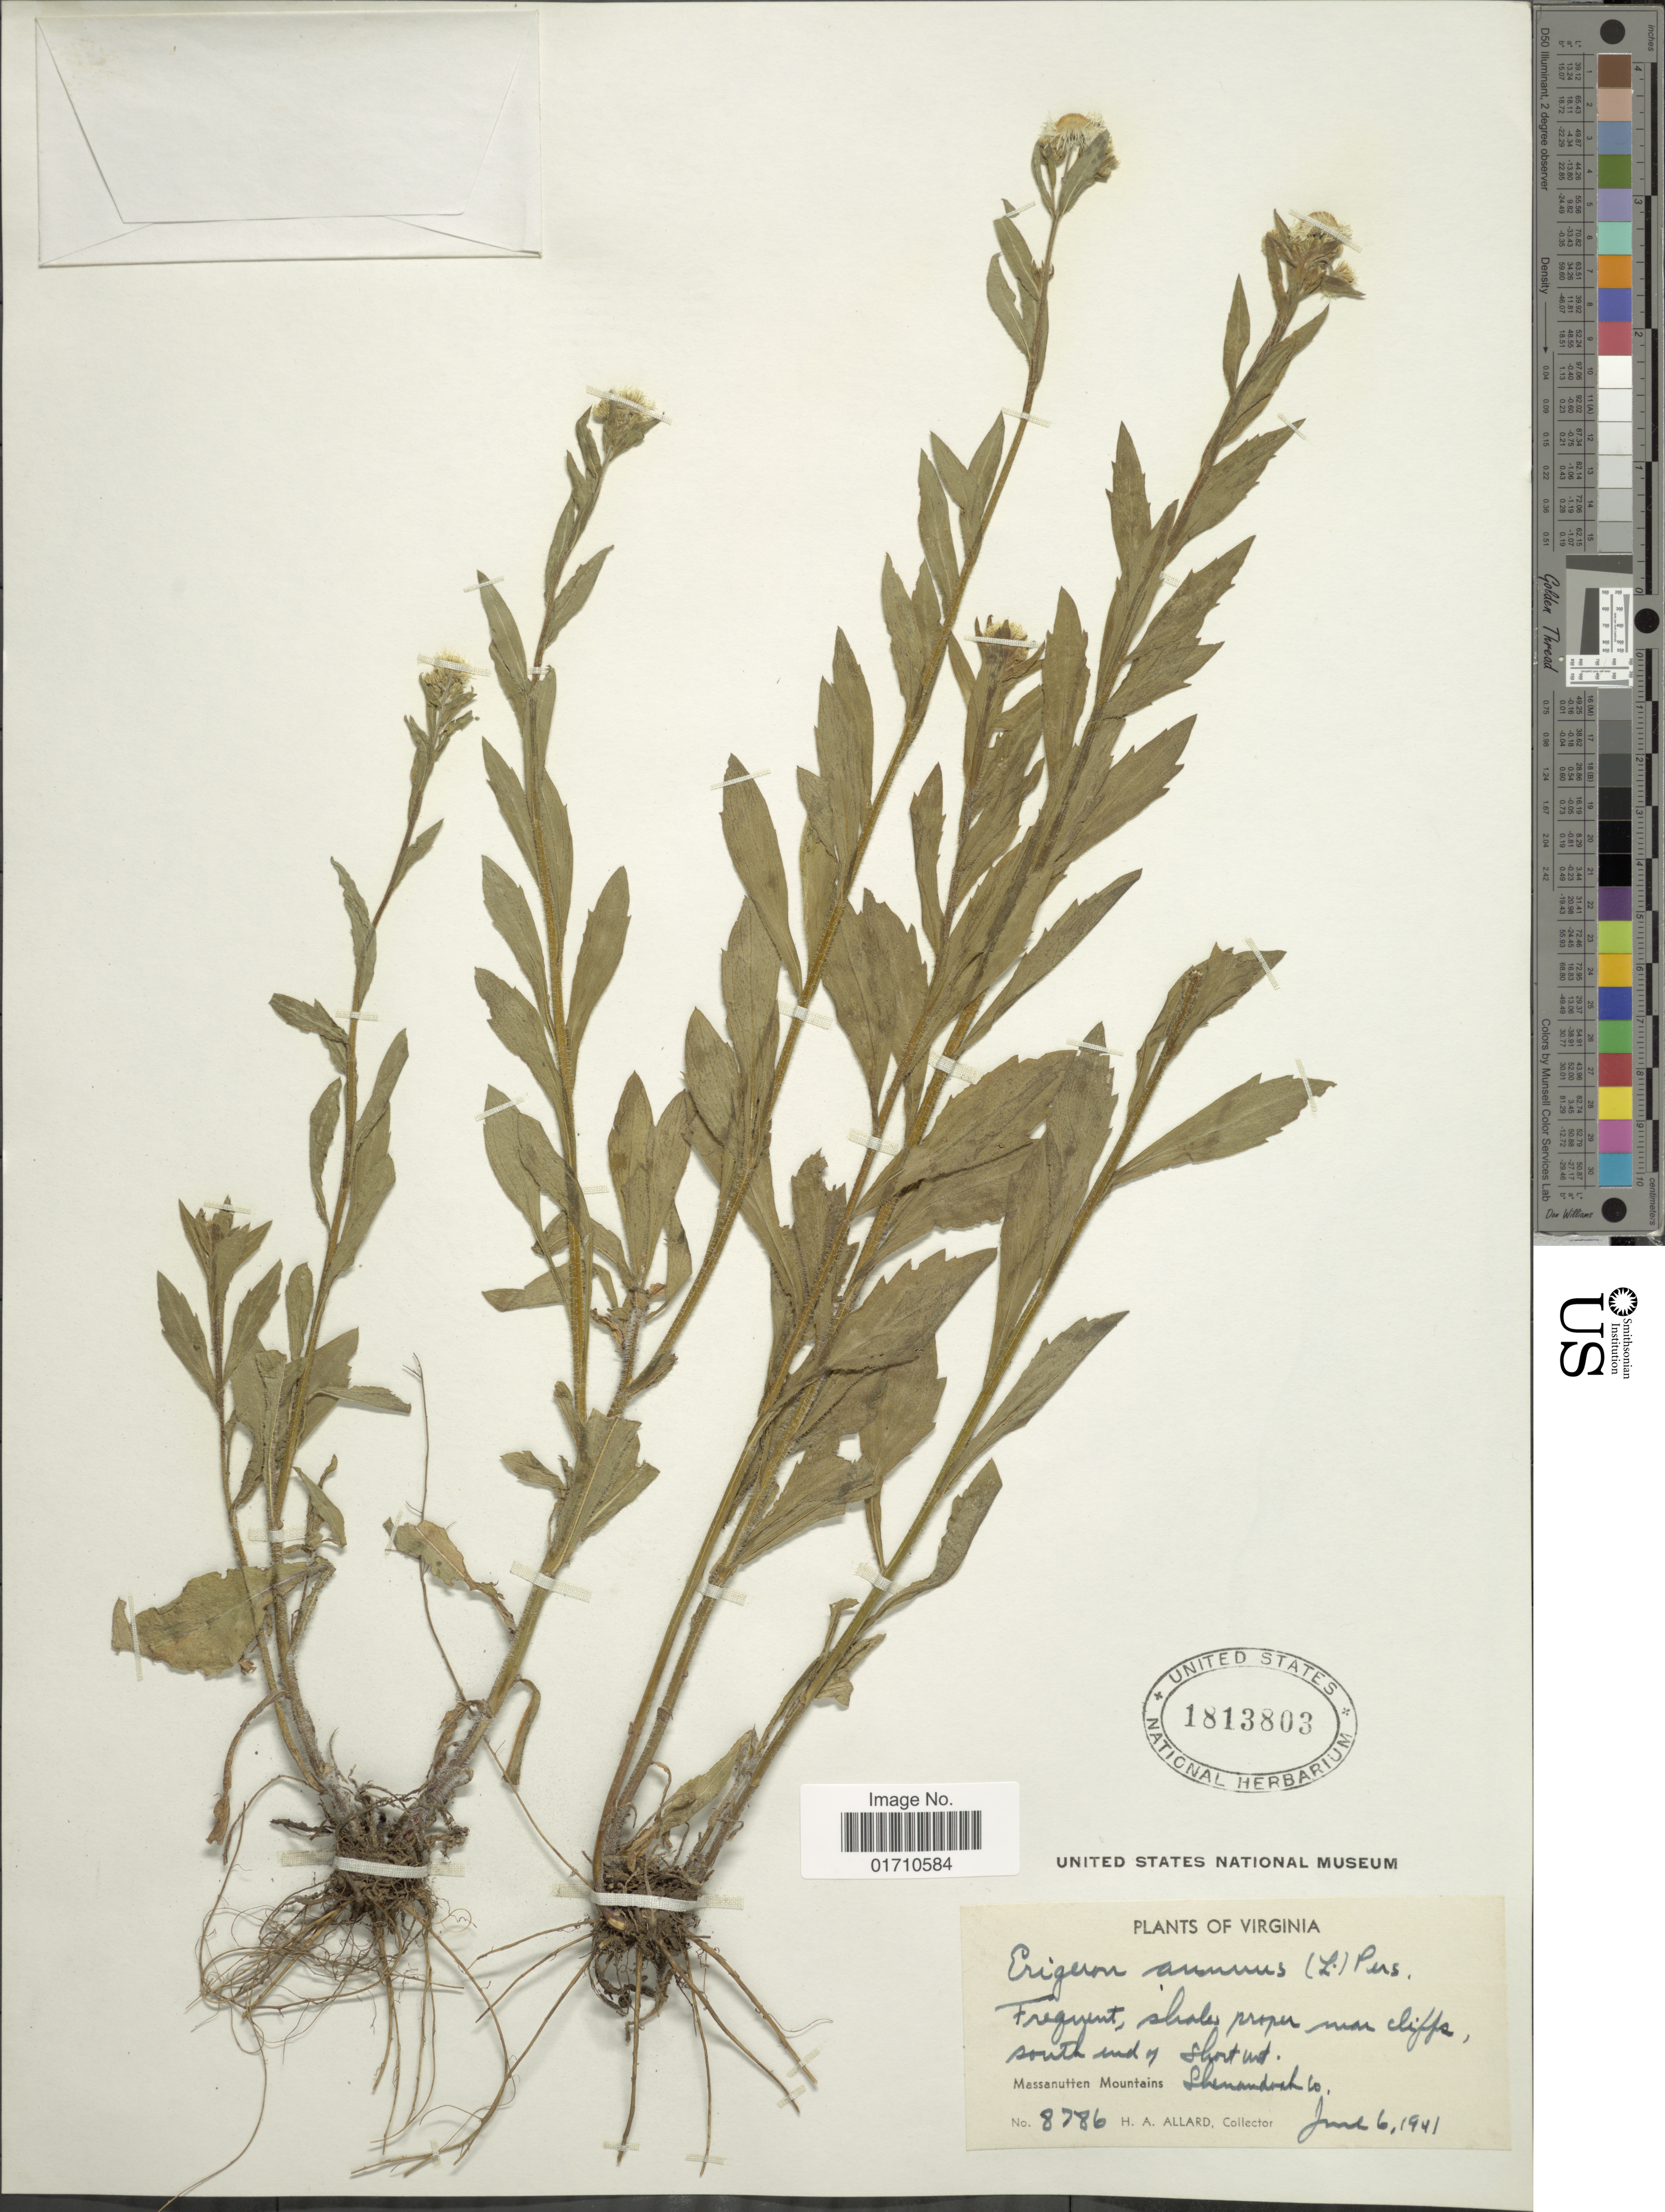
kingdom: Plantae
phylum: Tracheophyta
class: Magnoliopsida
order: Asterales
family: Asteraceae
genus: Erigeron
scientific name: Erigeron annuus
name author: (L.) Pers.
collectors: H. A. Allard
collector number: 8786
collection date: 1941-06-06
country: United States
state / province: Virginia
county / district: Shenandoah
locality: Frequent, shales, prope near cliffs, south end of shourt out, Massanutten Mountain Shenandoah Co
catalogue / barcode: US 1813803